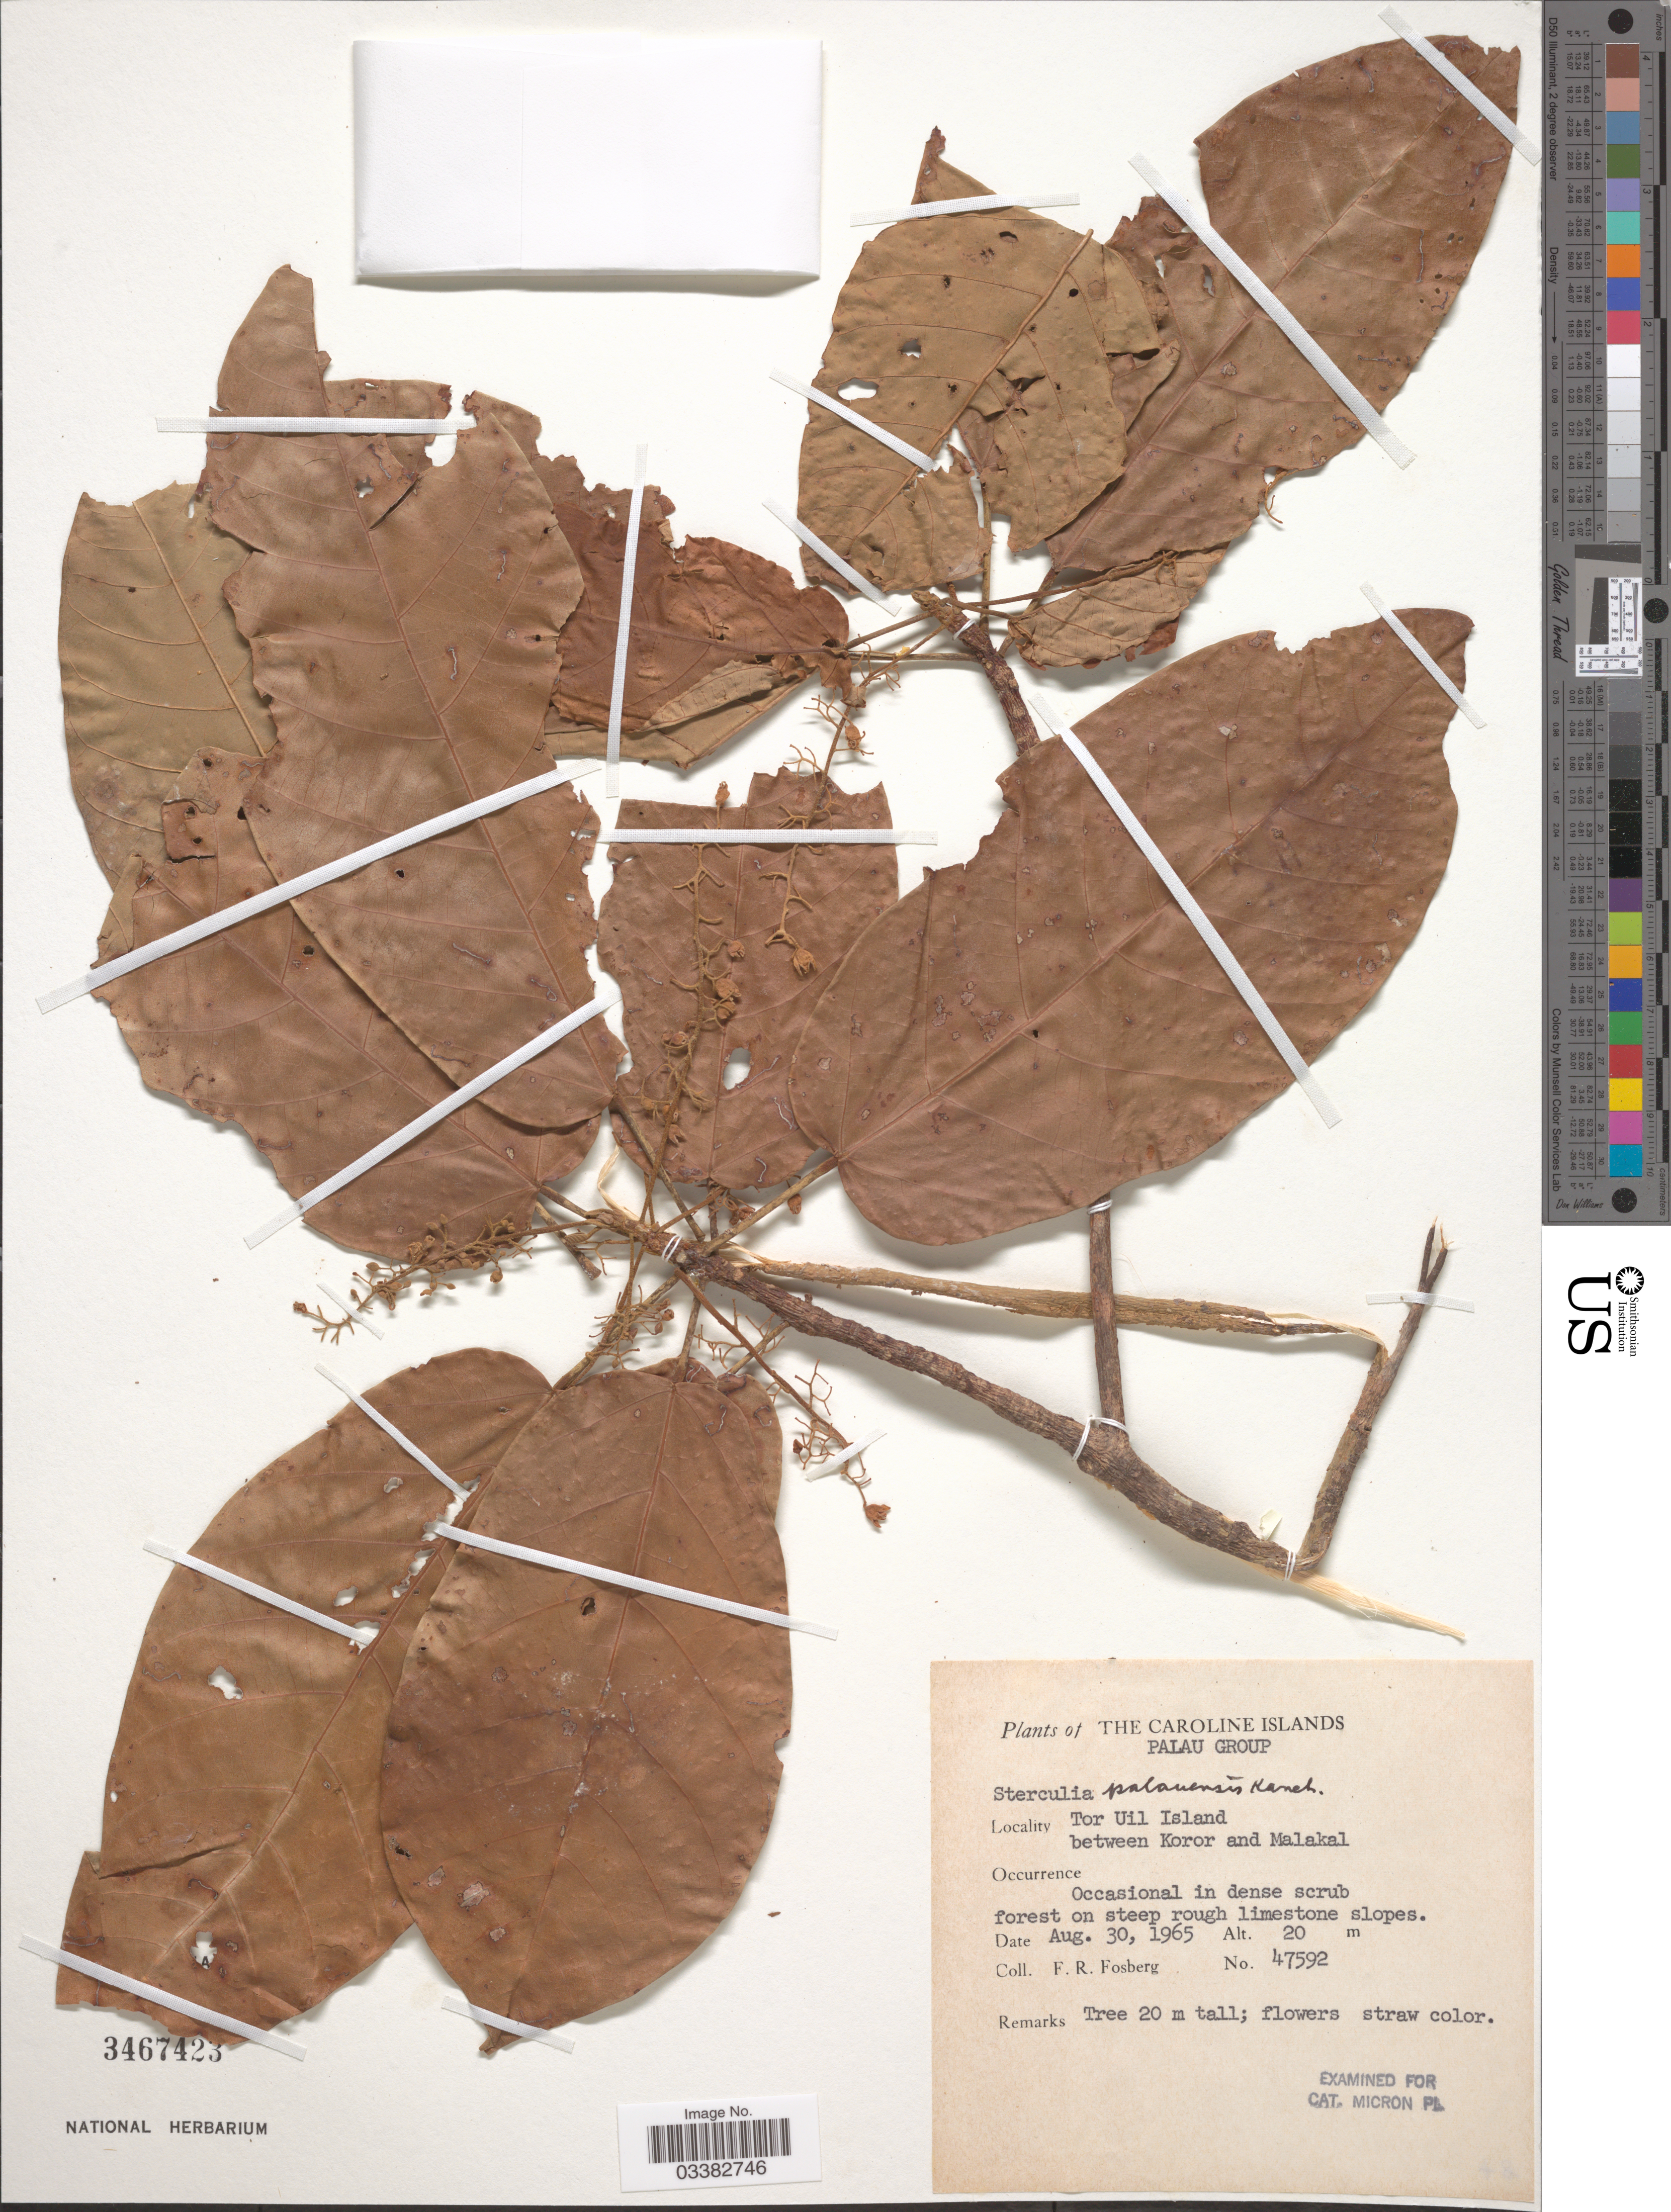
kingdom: Plantae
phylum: Tracheophyta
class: Magnoliopsida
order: Malvales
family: Malvaceae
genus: Sterculia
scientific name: Sterculia palauensis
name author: Kaneh.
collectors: F. R. Fosberg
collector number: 47592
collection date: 1965-08-30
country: Palau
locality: The Caroline Islands. Palau Group. Tor Uil Island between Koror and Malakal.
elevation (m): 20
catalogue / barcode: US 3467423